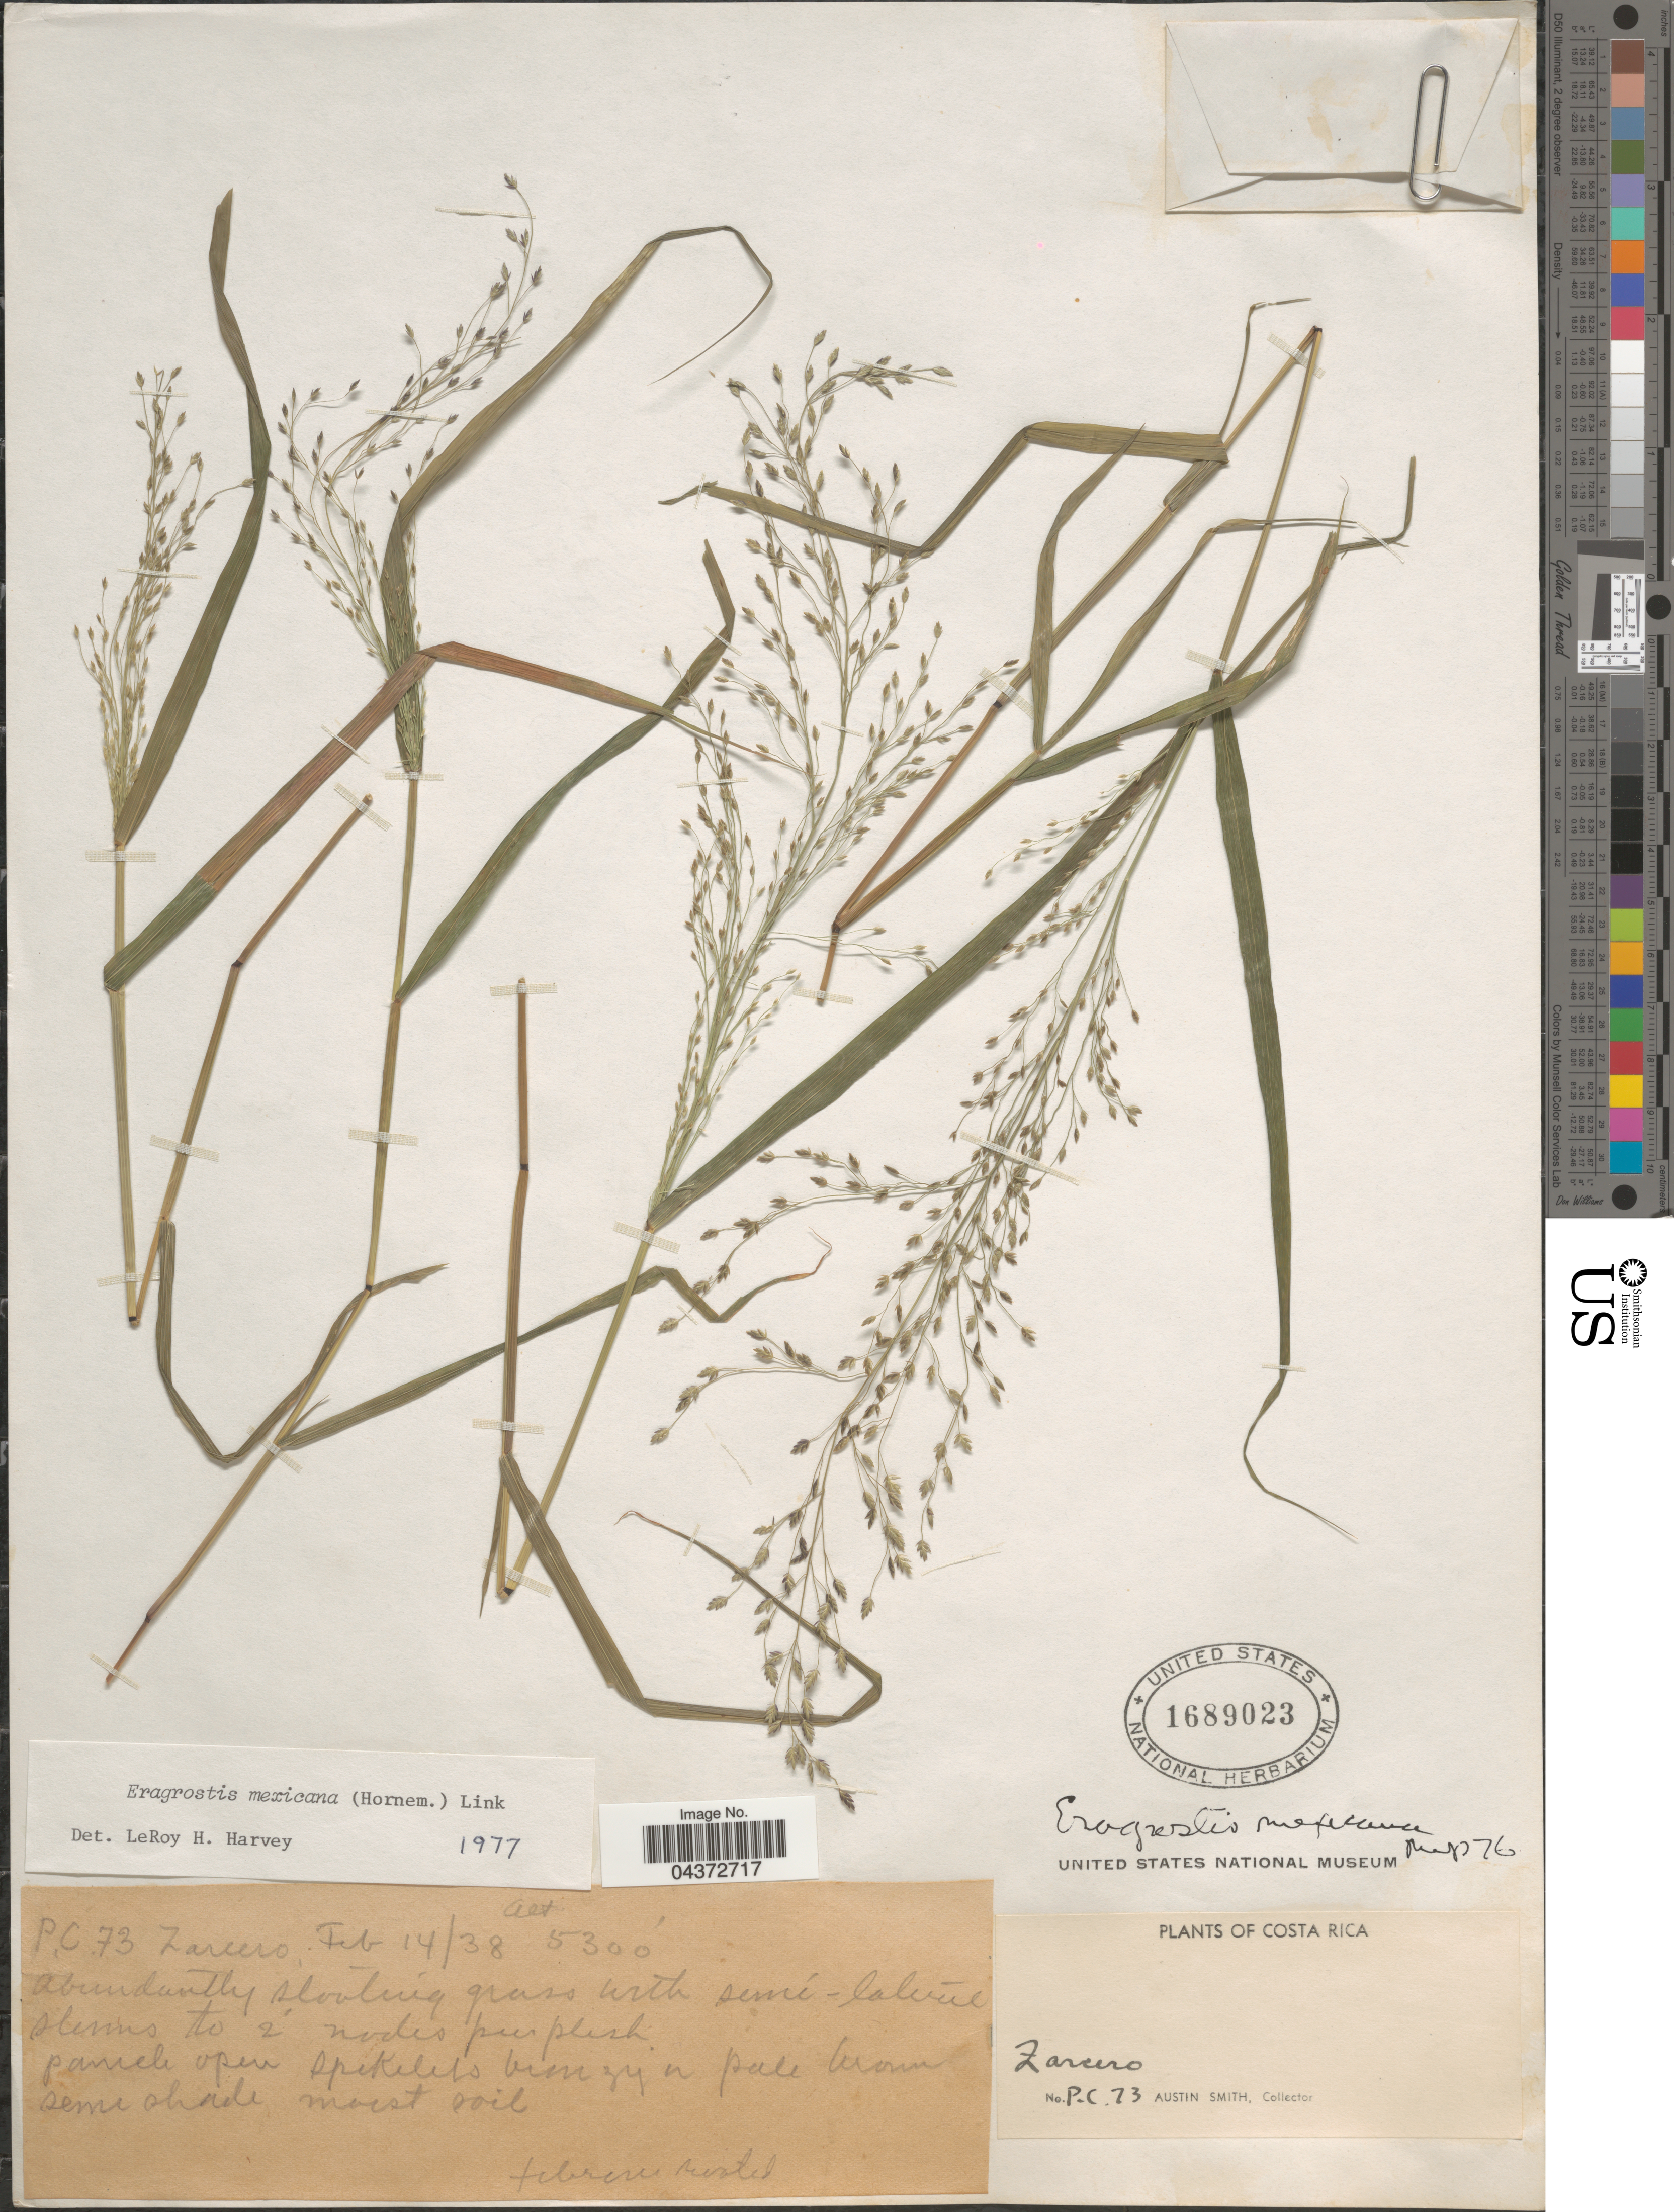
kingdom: Plantae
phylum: Tracheophyta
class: Liliopsida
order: Poales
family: Poaceae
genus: Eragrostis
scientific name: Eragrostis mexicana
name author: (Hornem.) Link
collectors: Aust P. Smith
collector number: PC73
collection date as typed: Transcribed d/m/y: 14/2/38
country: Costa Rica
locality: Zarcero.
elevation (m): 1615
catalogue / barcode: US 1689023